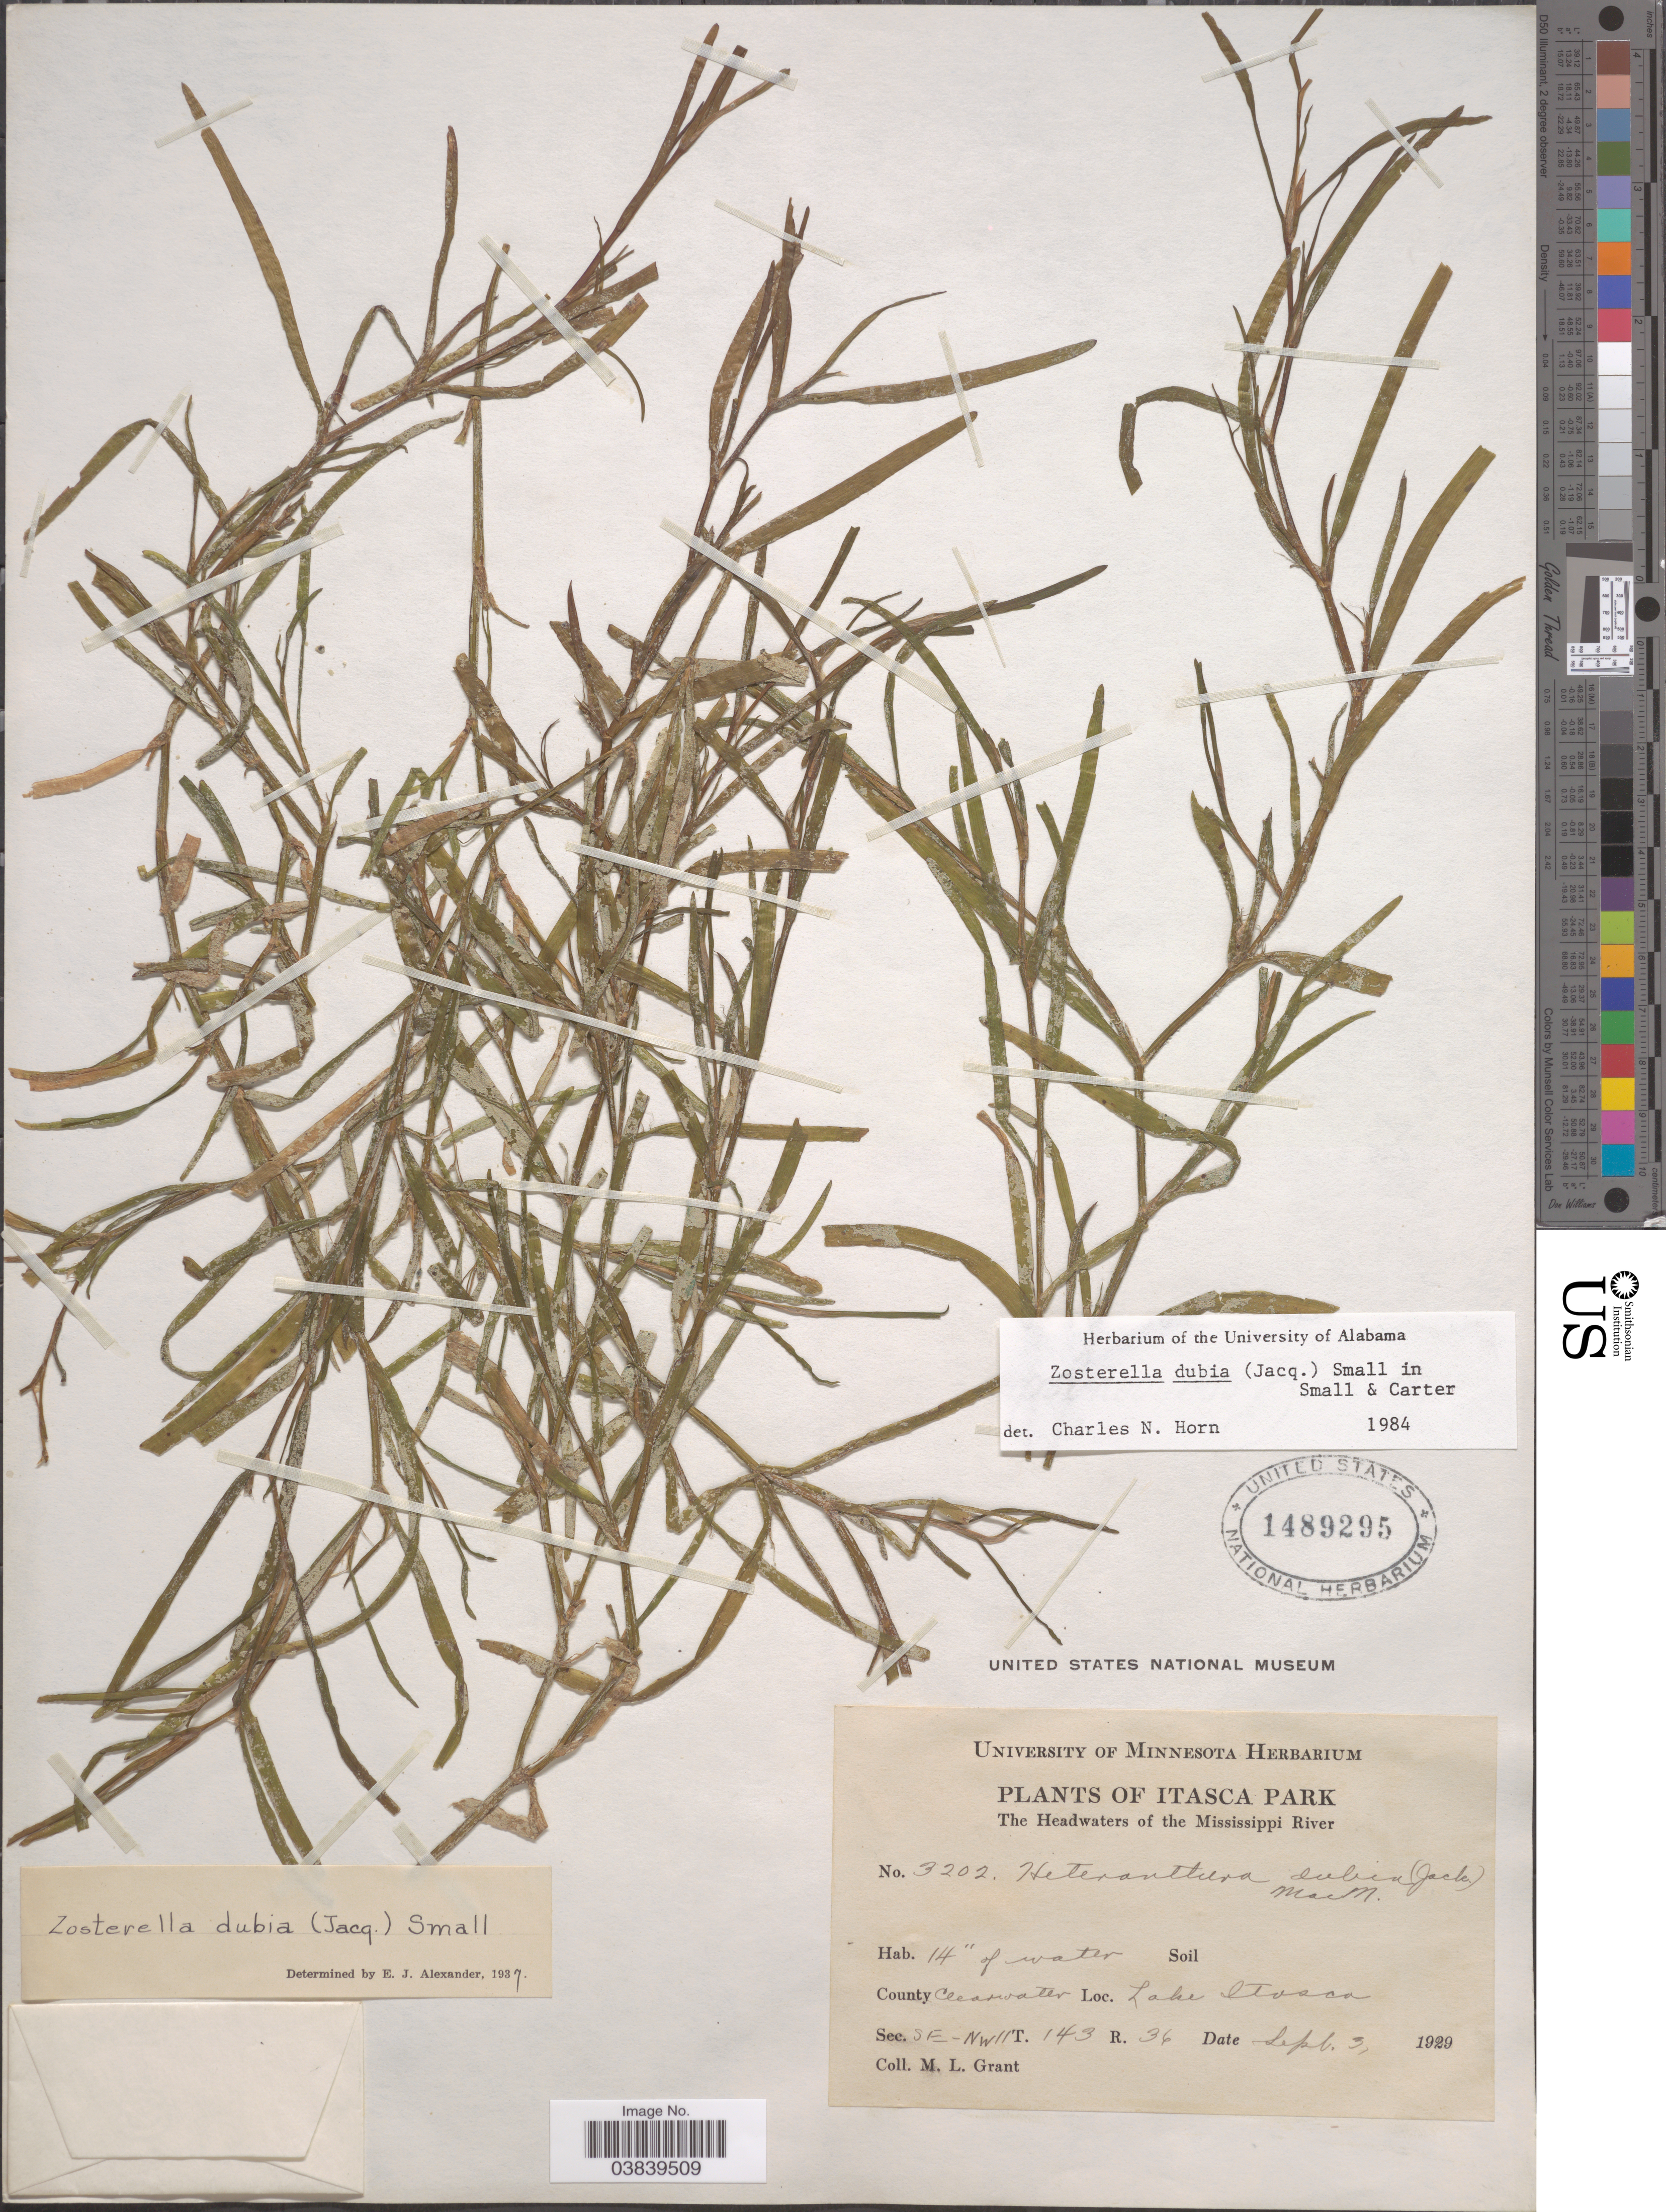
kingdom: Plantae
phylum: Tracheophyta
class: Liliopsida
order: Commelinales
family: Pontederiaceae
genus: Heteranthera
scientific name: Heteranthera dubia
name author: (Jacq.) MacMill.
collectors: M. L. Grant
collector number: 3202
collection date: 1929-09-03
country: United States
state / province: Minnesota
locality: Itasca Park. The Headwaters of the Mississippi River. County Cleanwater. Lake Itasca. Sec. SE-NW11 T. 143 R. 36.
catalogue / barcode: US 1489295